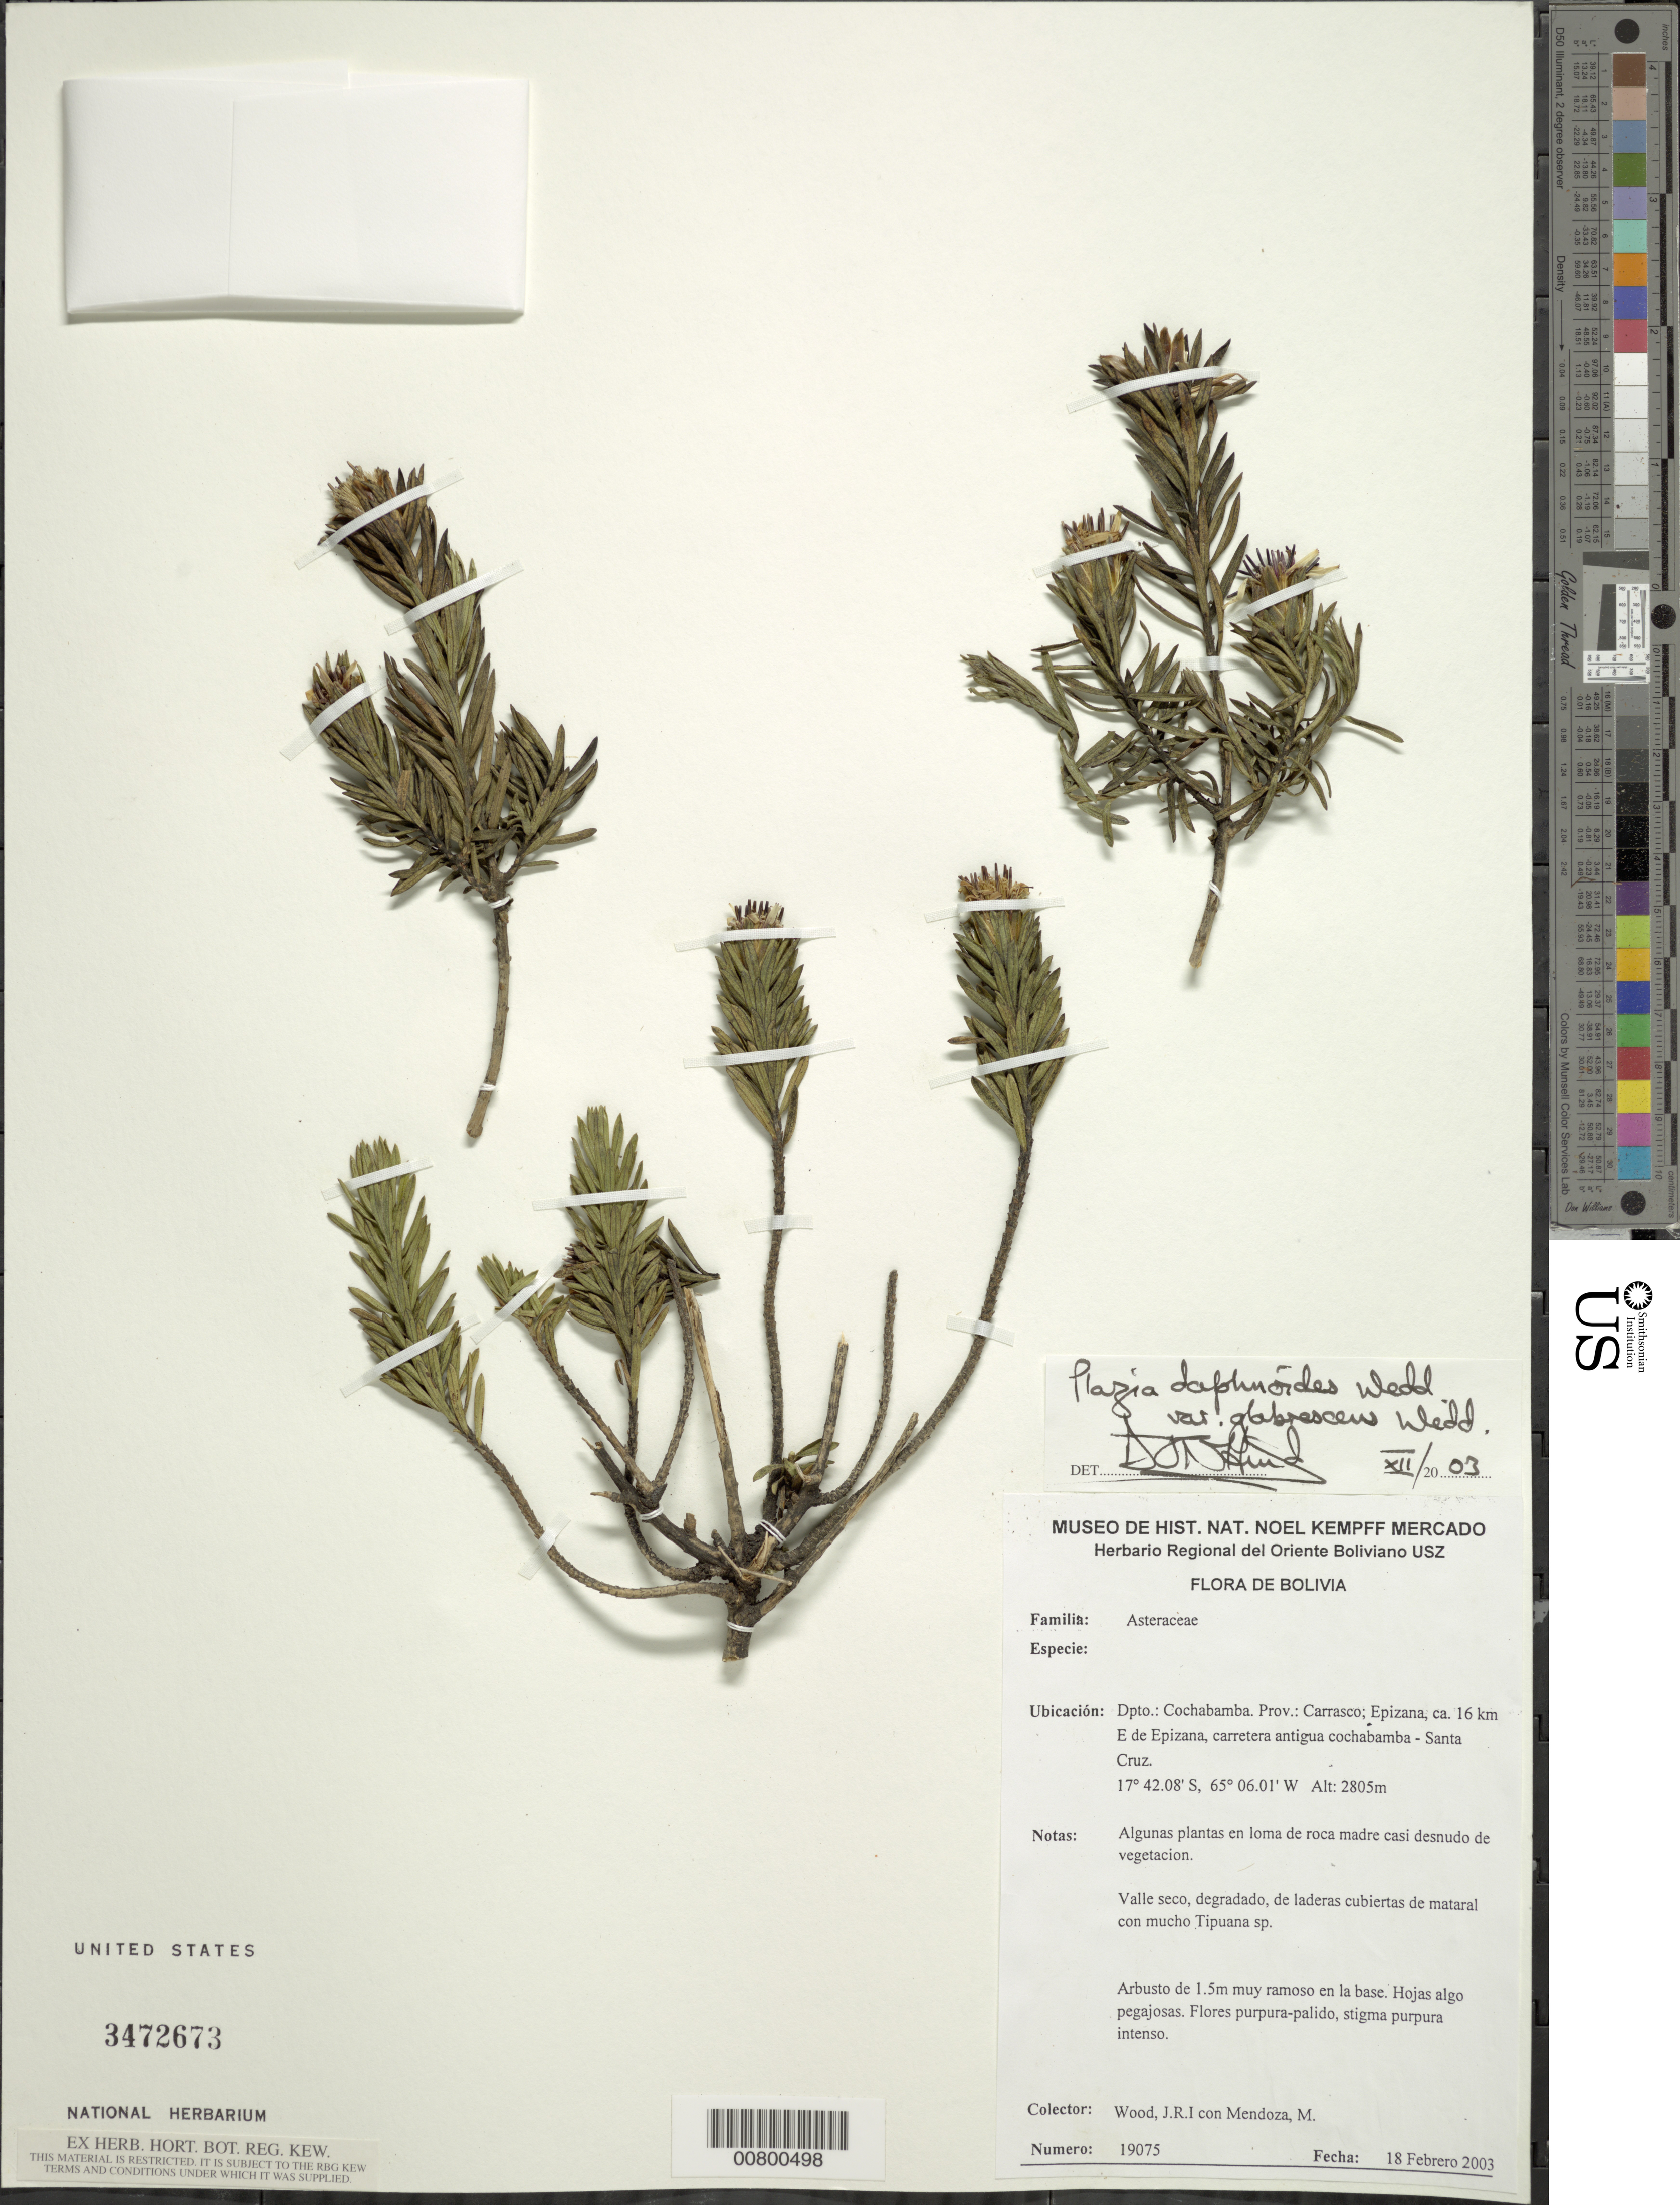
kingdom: Plantae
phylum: Tracheophyta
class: Magnoliopsida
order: Asterales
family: Asteraceae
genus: Plazia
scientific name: Plazia daphnoides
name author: Wedd.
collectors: J. R. I. Wood & M. Mendoza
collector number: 19075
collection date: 2003-02-18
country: Bolivia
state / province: Santa Cruz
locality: Dpto. Cochabamba. Prov. Carrasco; Epizana, ca. 16 km E de Epizana, carretera antigua cochabamba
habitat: Valle seco, degradado, de laderas cubiertas de material con mucho Tipuana sp.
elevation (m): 2805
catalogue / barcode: US 3472673